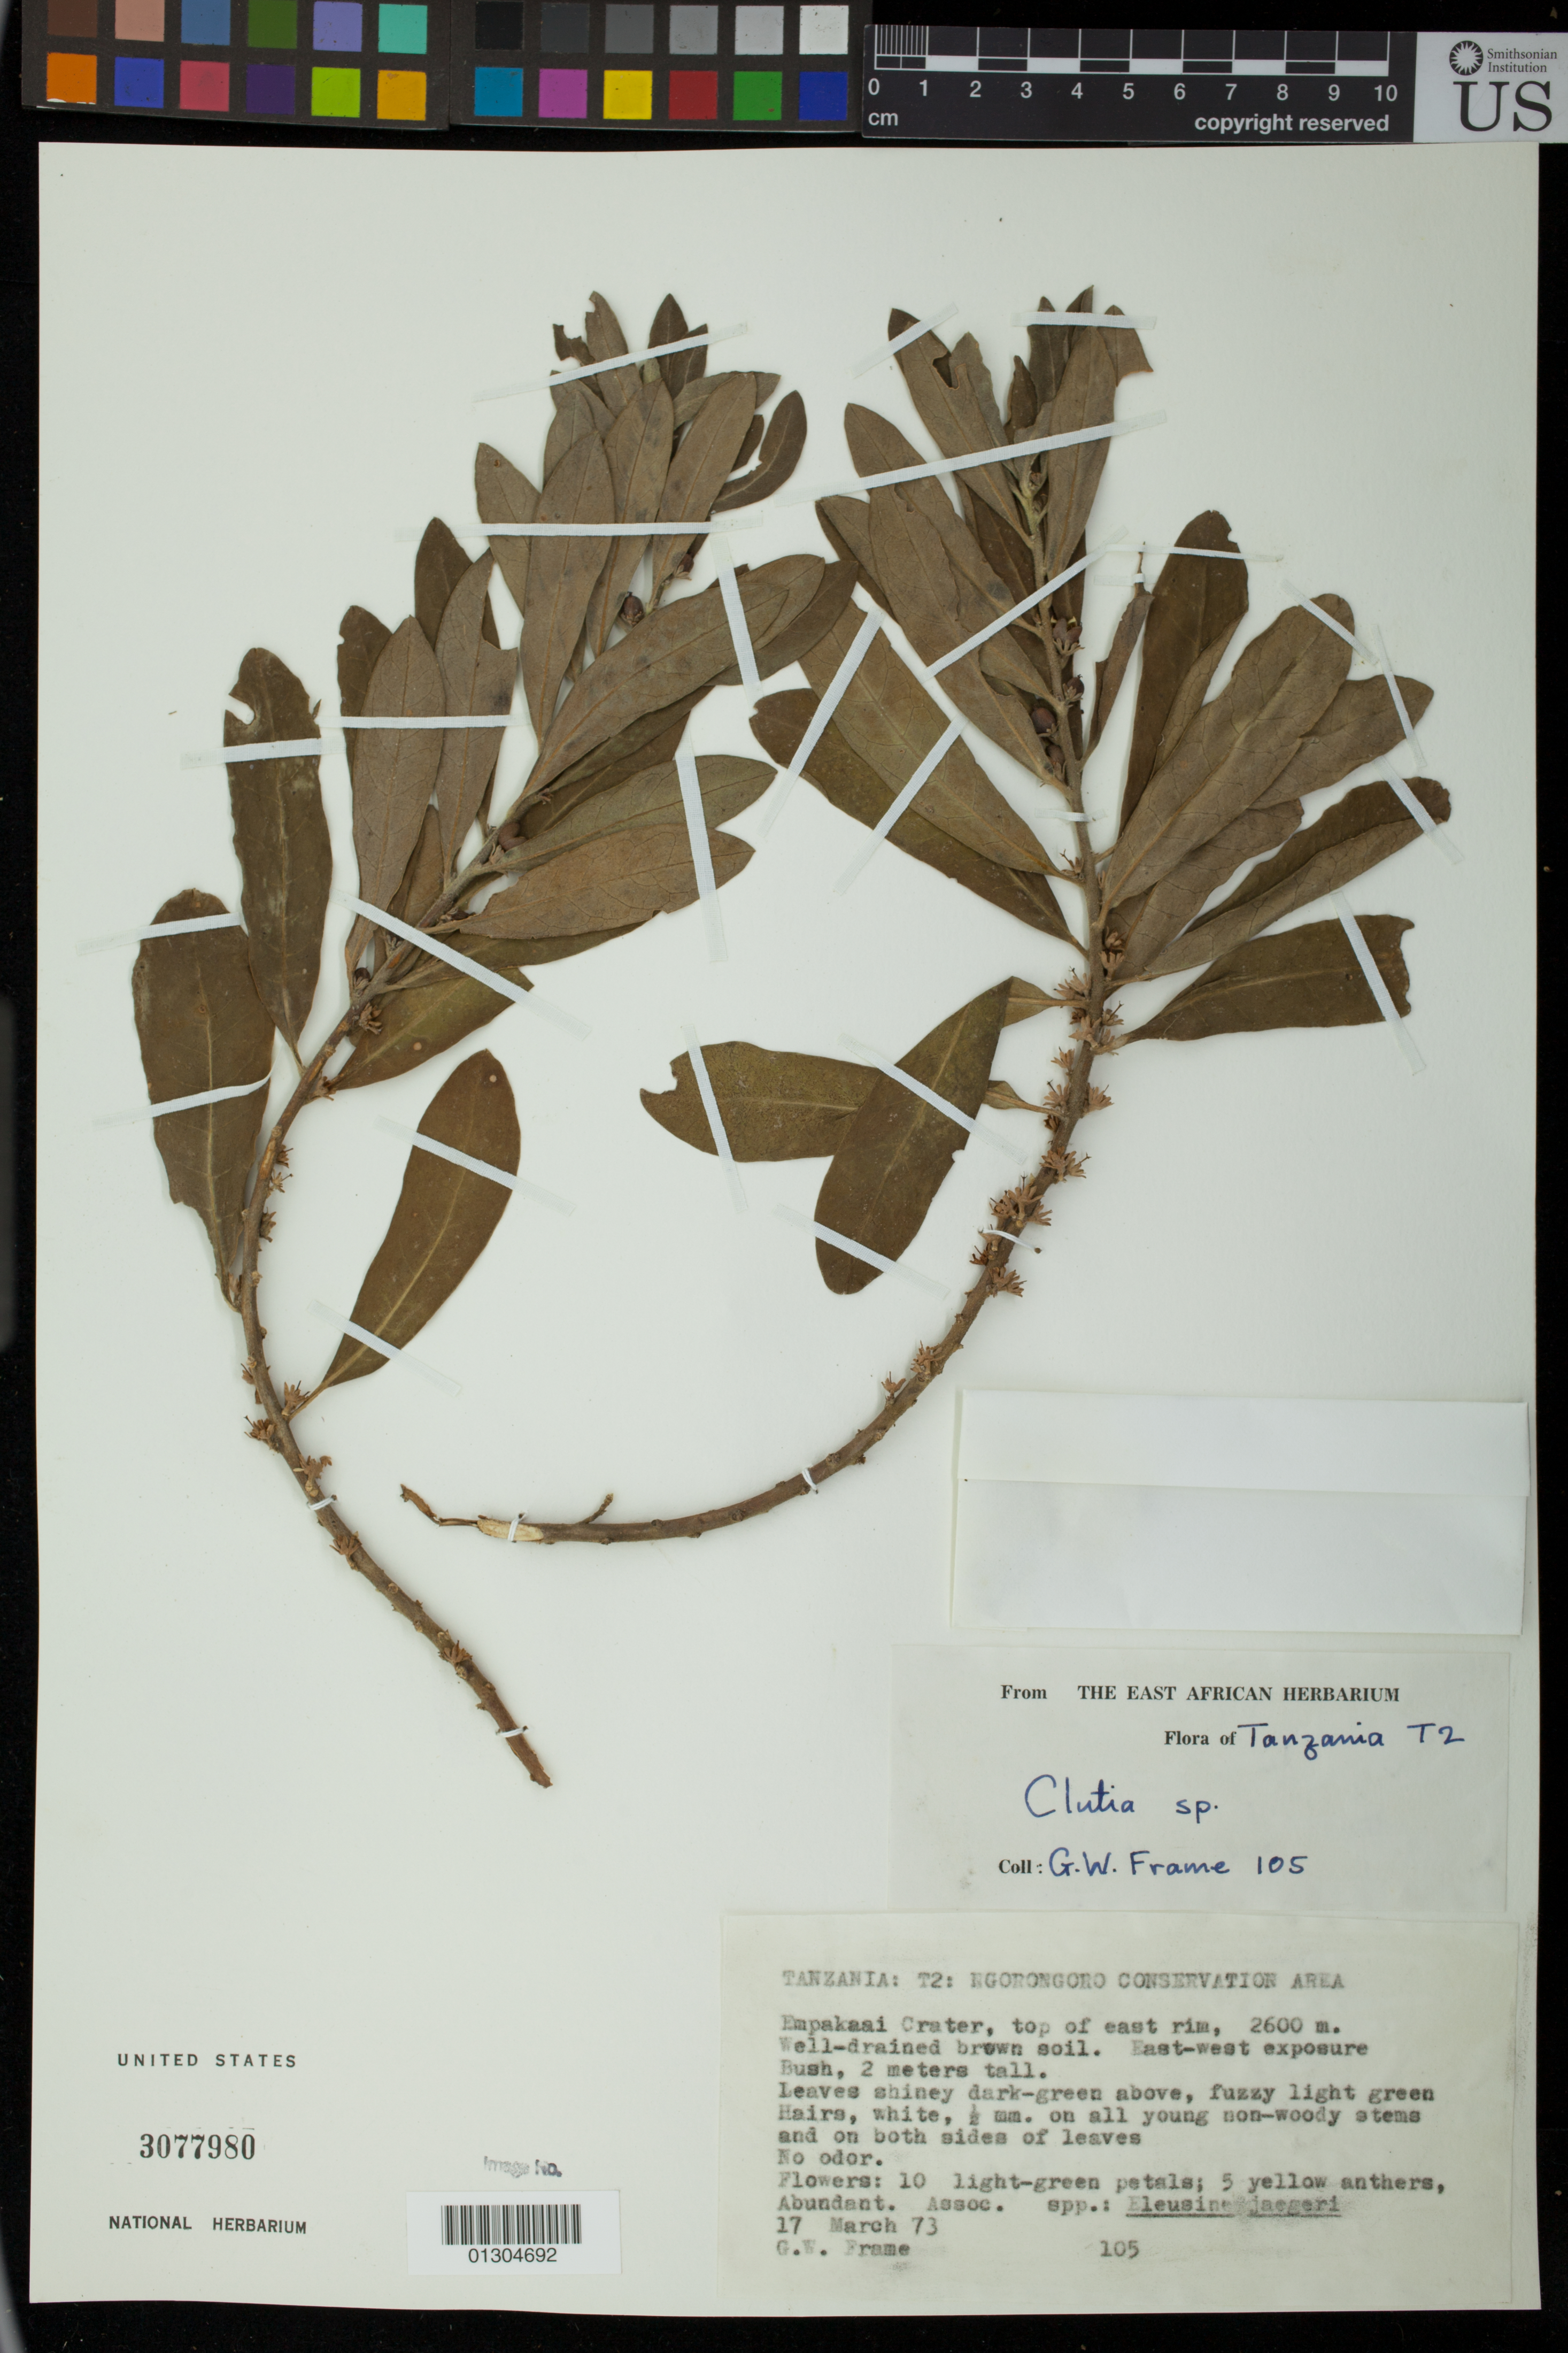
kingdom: Plantae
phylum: Tracheophyta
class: Magnoliopsida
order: Malpighiales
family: Peraceae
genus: Clutia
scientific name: Clutia sp.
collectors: G. Frame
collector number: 105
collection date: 1973-03-17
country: Tanzania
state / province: Arusha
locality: Ngorongoro Conservation Area. Empakaai Crater, top of east rim.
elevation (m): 2600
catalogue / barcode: US 3077980